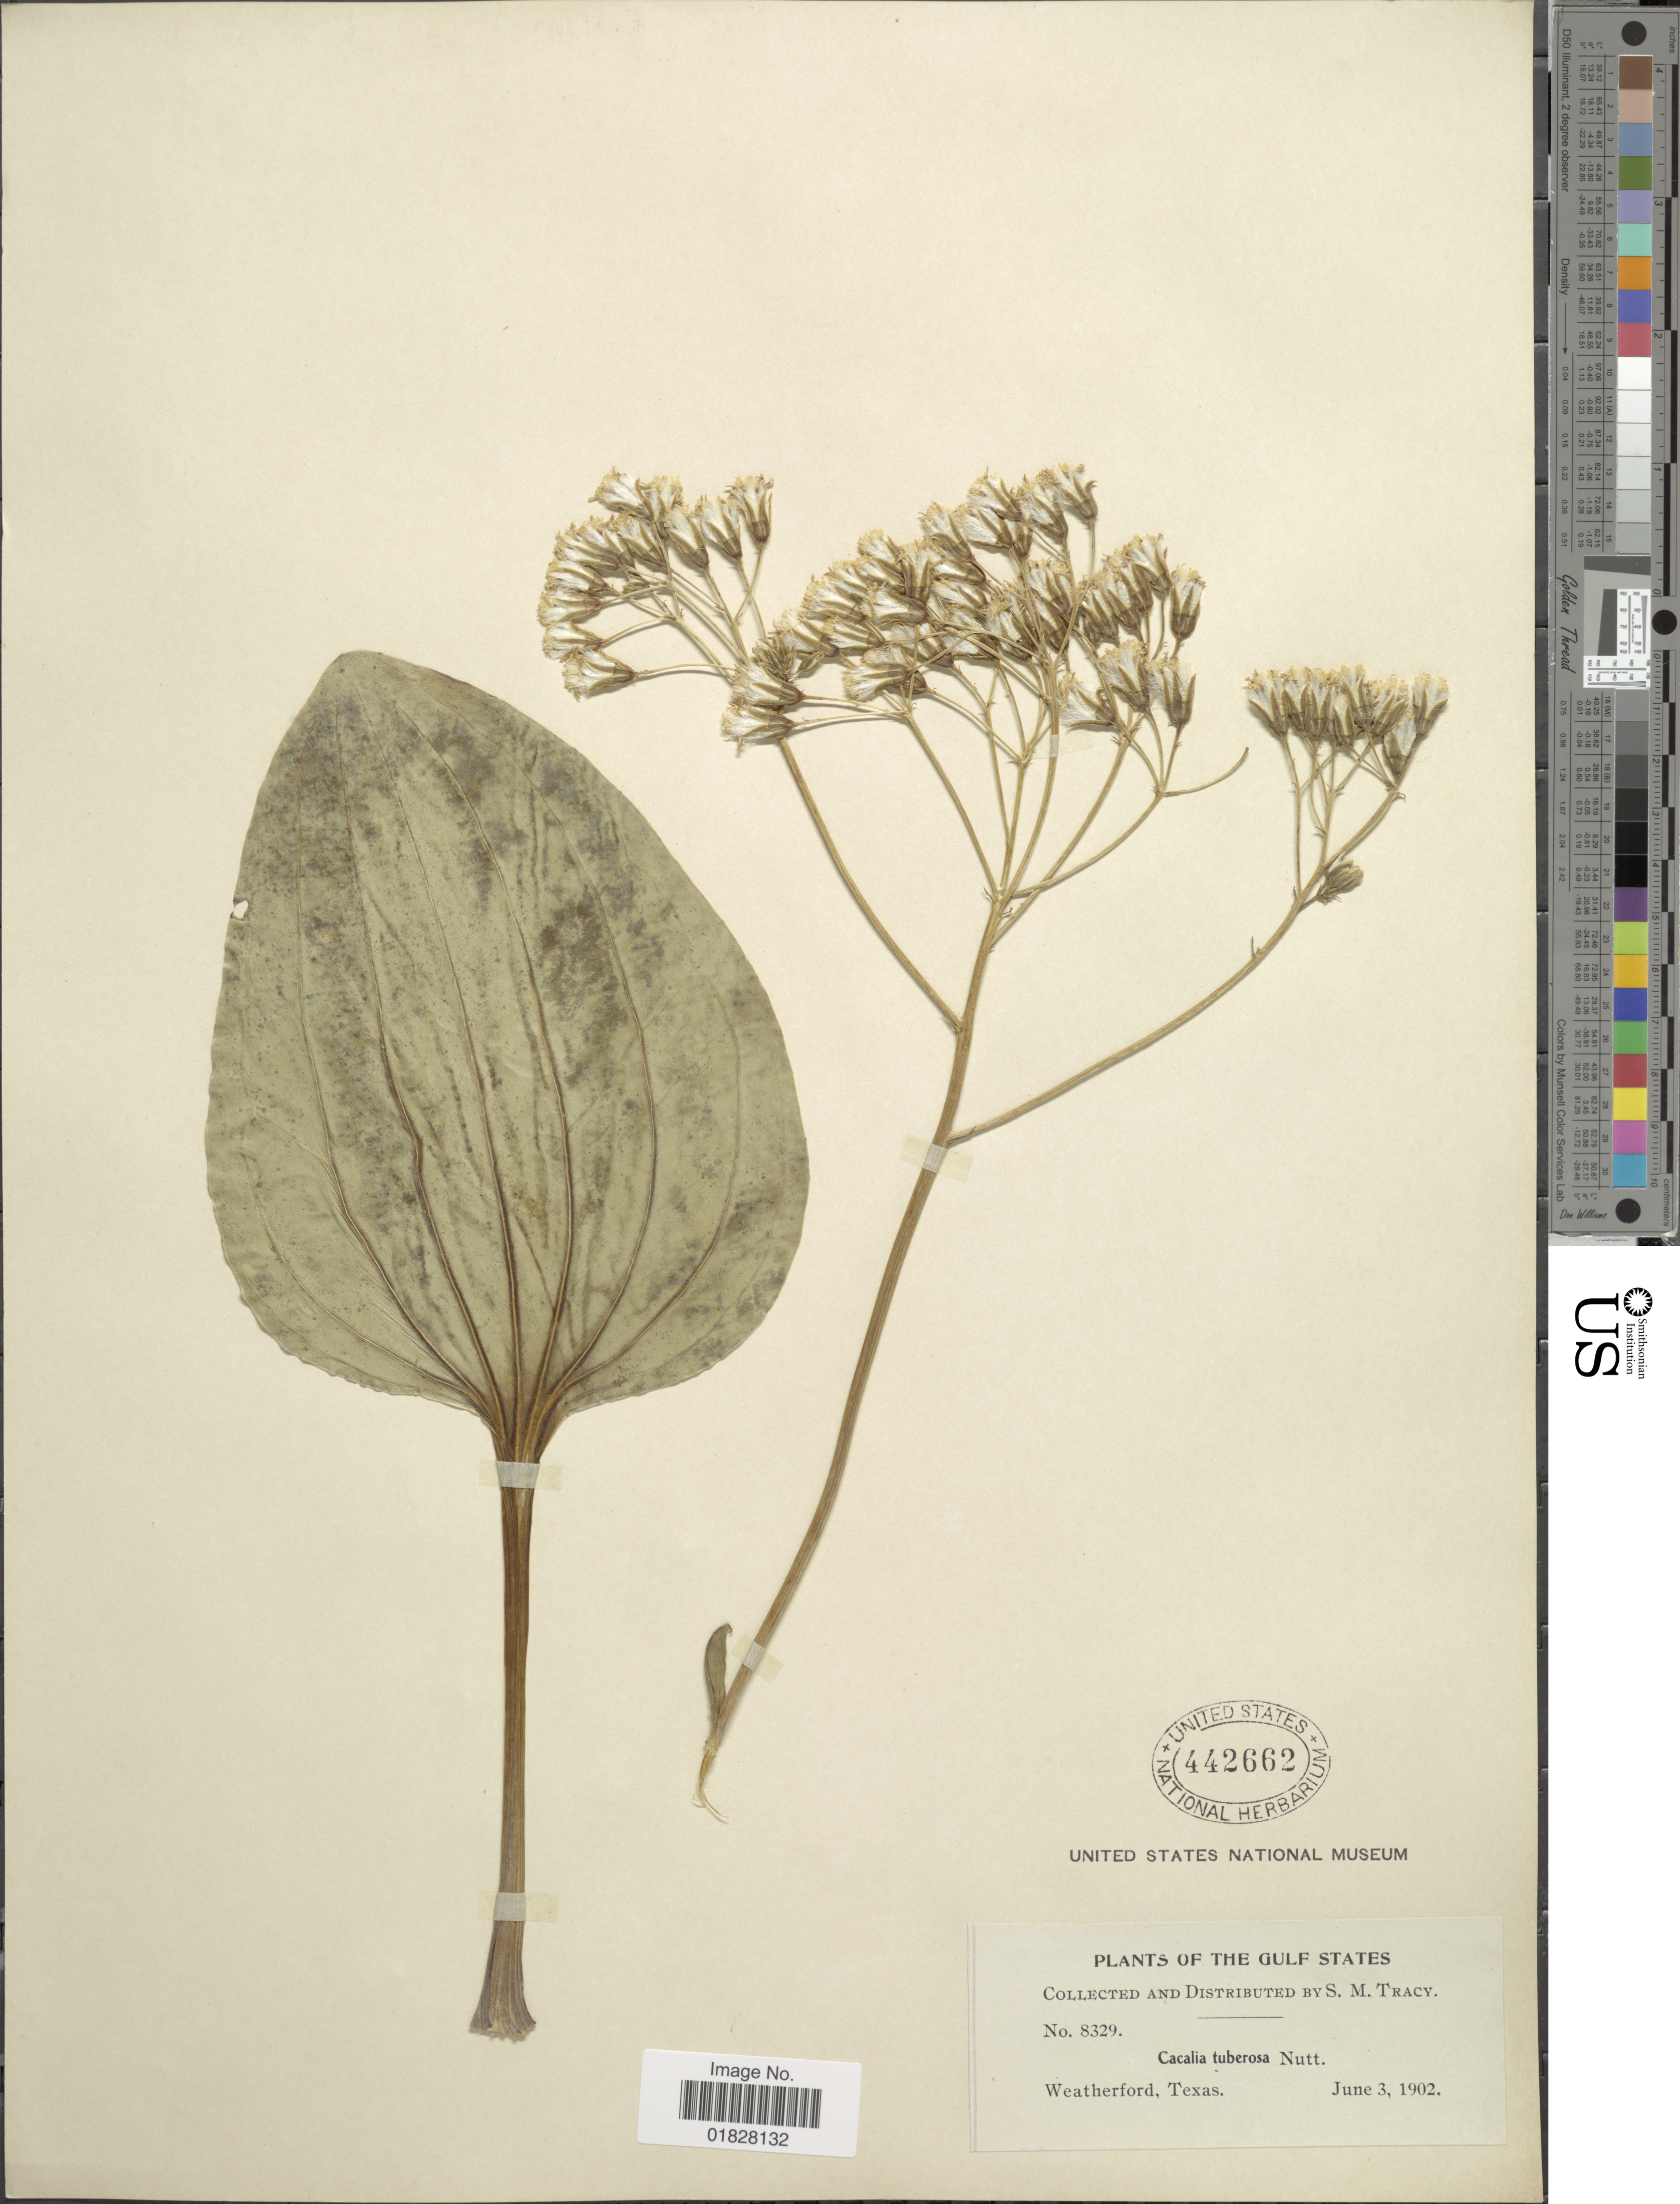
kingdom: Plantae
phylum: Tracheophyta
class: Magnoliopsida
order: Asterales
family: Asteraceae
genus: Arnoglossum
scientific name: Arnoglossum plantagineum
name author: Raf.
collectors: S. M. Tracy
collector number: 8329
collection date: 1902-06-03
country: United States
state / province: Texas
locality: Gulf States. Weatherford, Texas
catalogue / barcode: US 442662